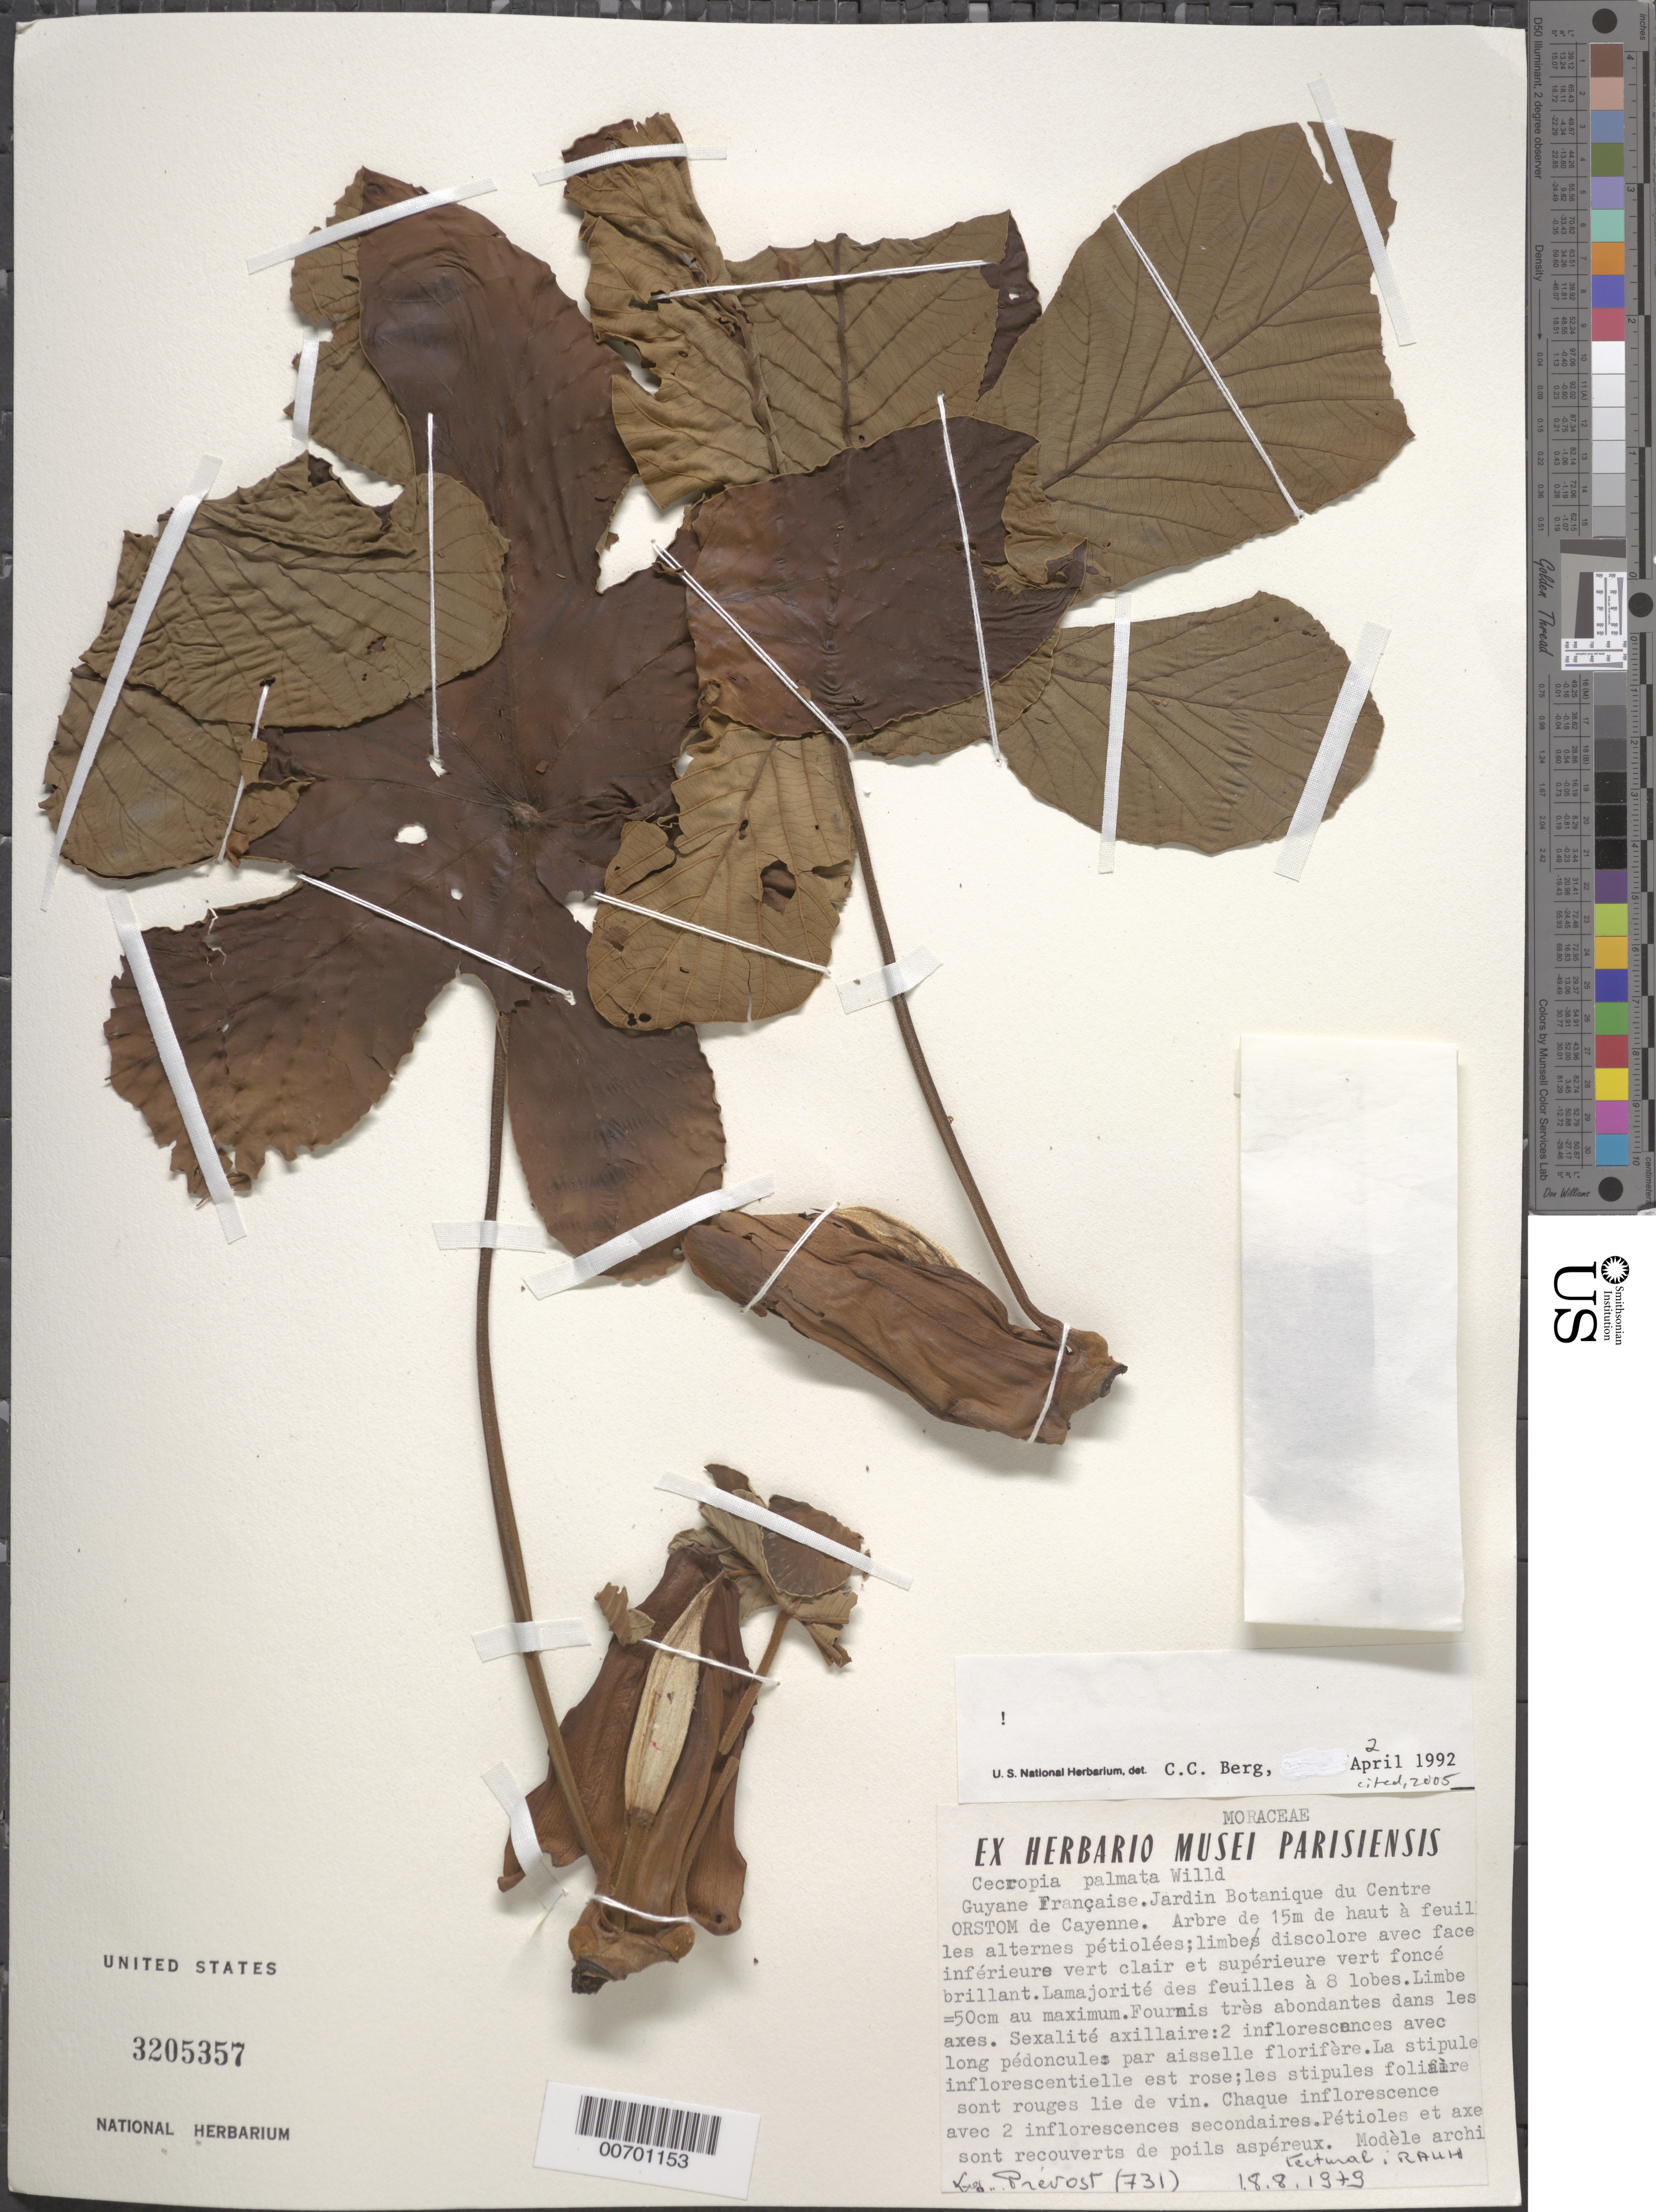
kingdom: Plantae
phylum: Tracheophyta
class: Magnoliopsida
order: Rosales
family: Urticaceae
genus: Cecropia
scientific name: Cecropia palmata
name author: Willd.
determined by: Berg, C. C.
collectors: M.-F. Prévost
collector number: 731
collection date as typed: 18-Aug-79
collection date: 1979-08-18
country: French Guiana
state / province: Cayenne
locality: Cayenne, Jardin ORSTOM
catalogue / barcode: US 3205357